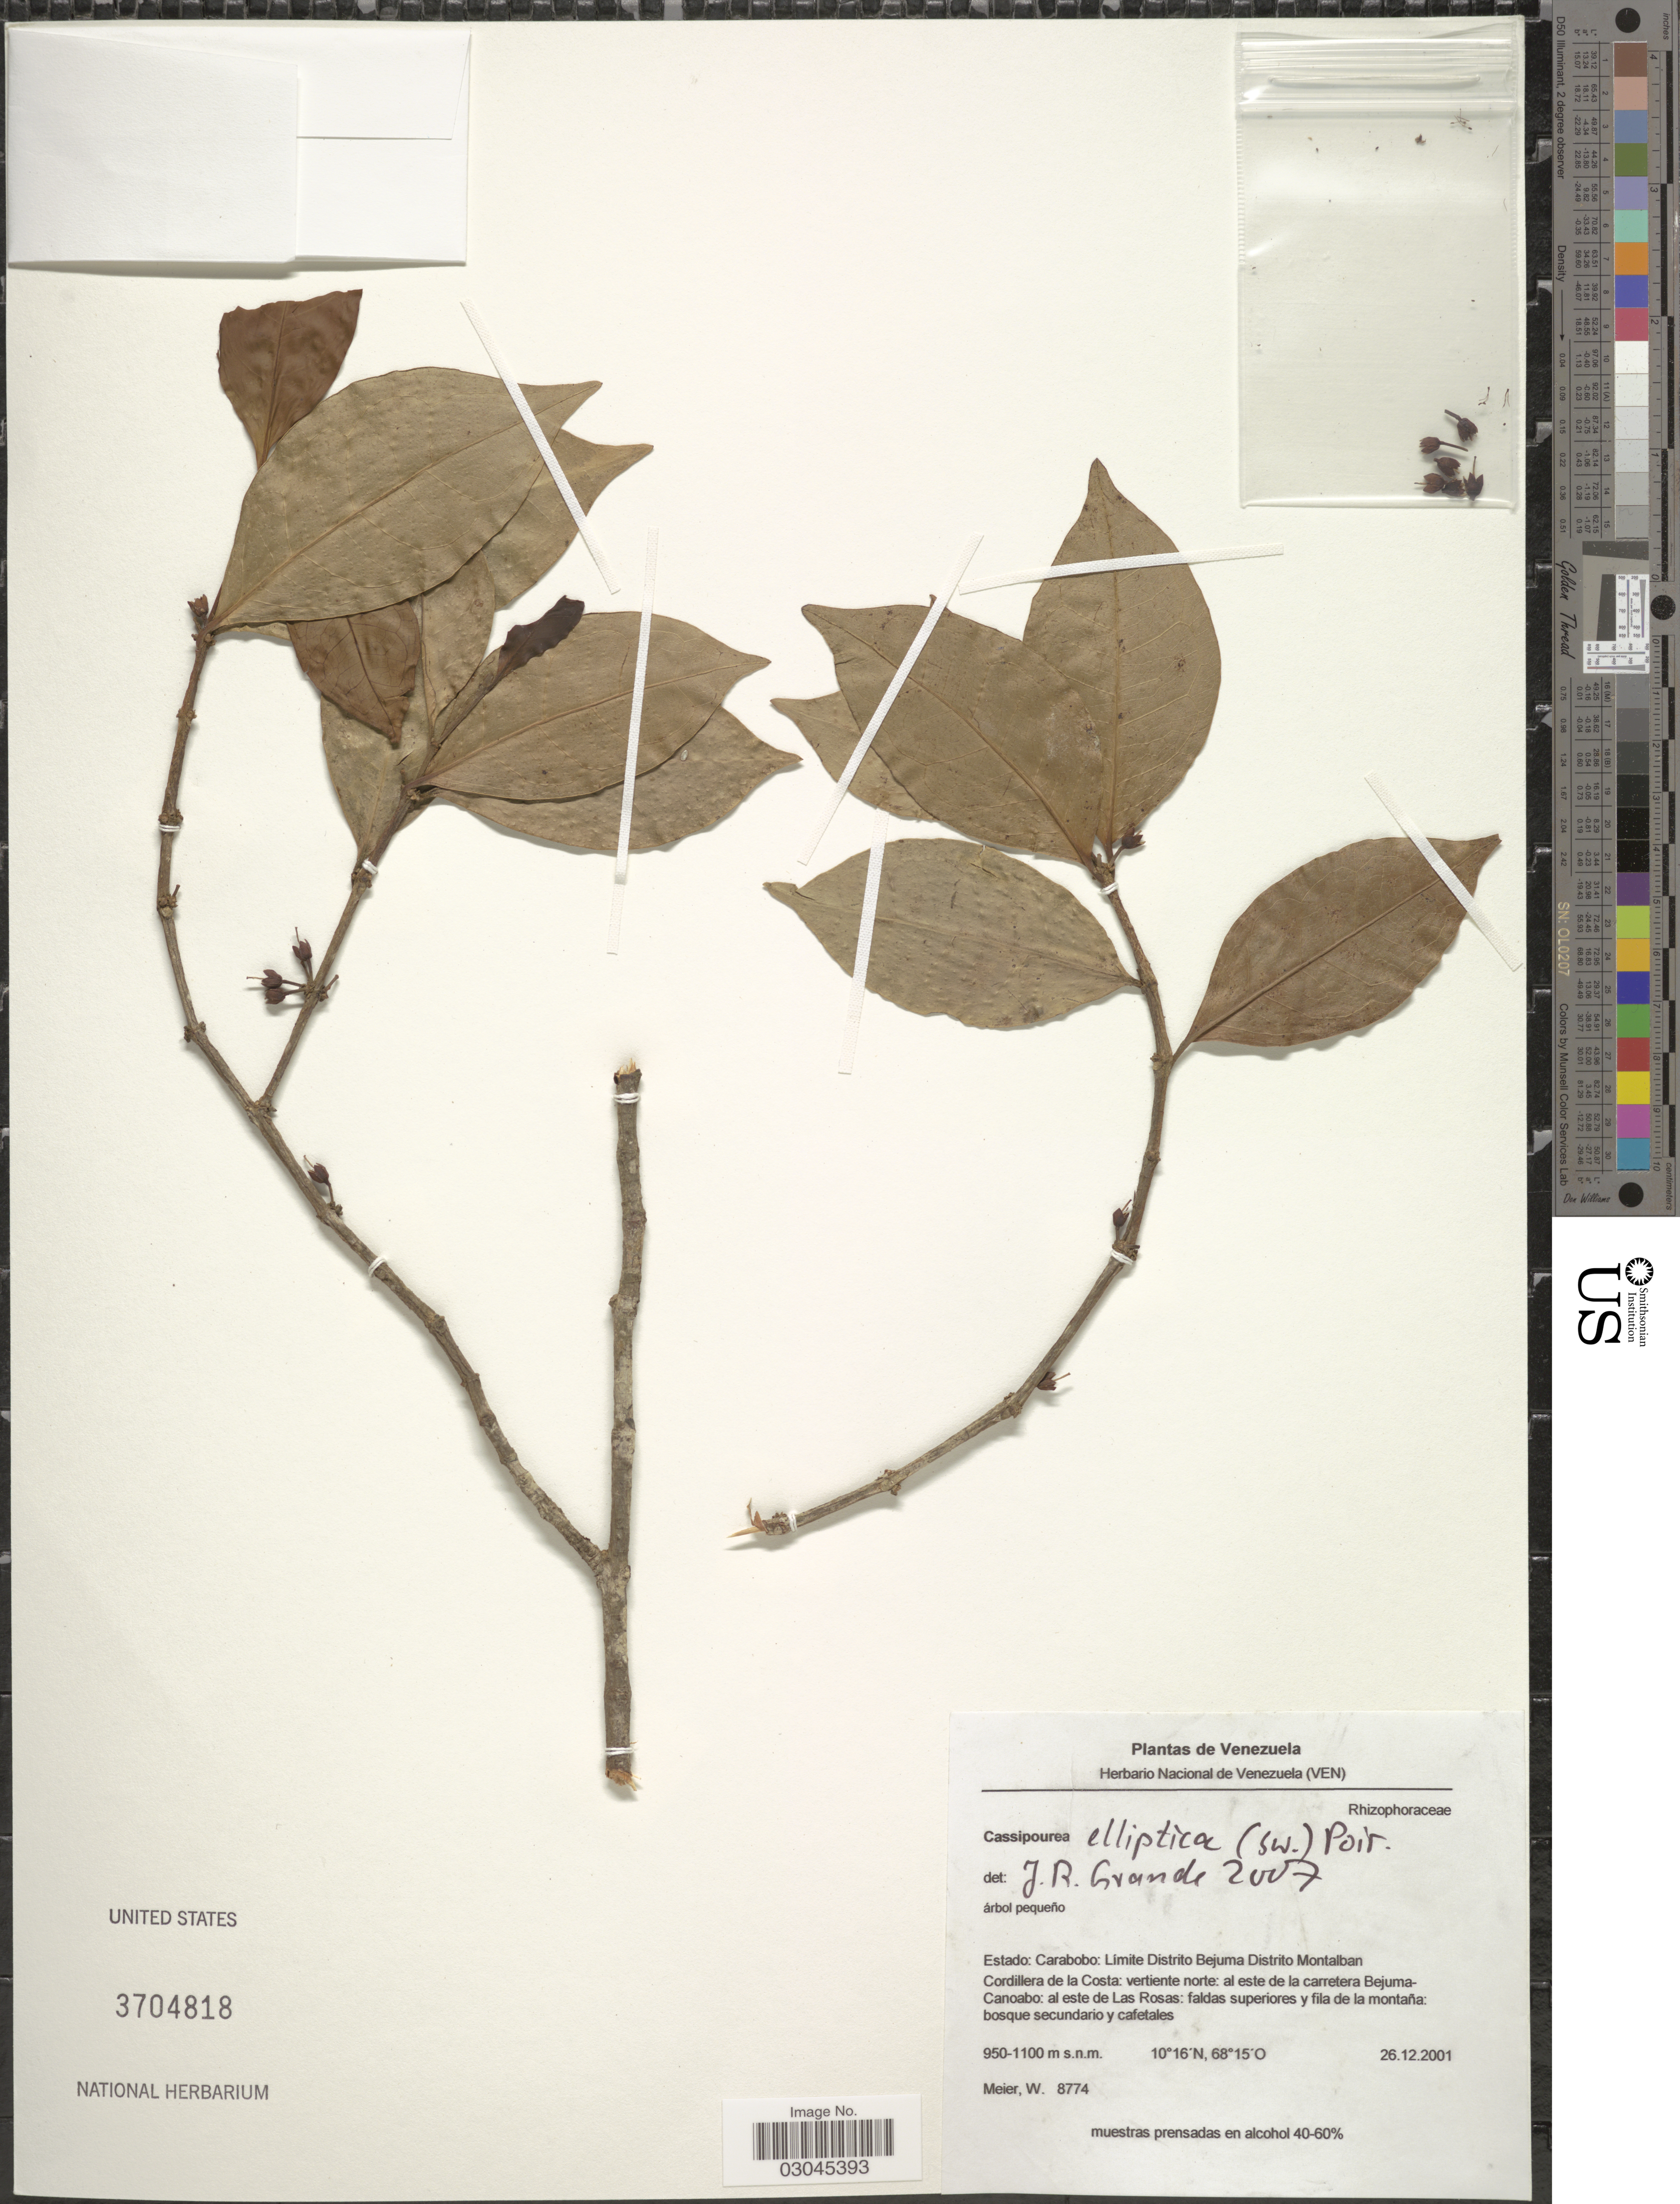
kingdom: Plantae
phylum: Tracheophyta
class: Magnoliopsida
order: Malpighiales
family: Rhizophoraceae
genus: Cassipourea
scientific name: Cassipourea elliptica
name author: (Sw.) Poir.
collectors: W. Meier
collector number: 8774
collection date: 2001-12-26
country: Venezuela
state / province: Carabobo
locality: Estado Carabobo: Límite Distrito Bejuma Distrito Montalban. Cordillera de la Costa: vertiente norte: al este de la carretera Bejuma-Canoabo: al este de Las Rosas.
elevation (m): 950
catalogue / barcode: US 3704818